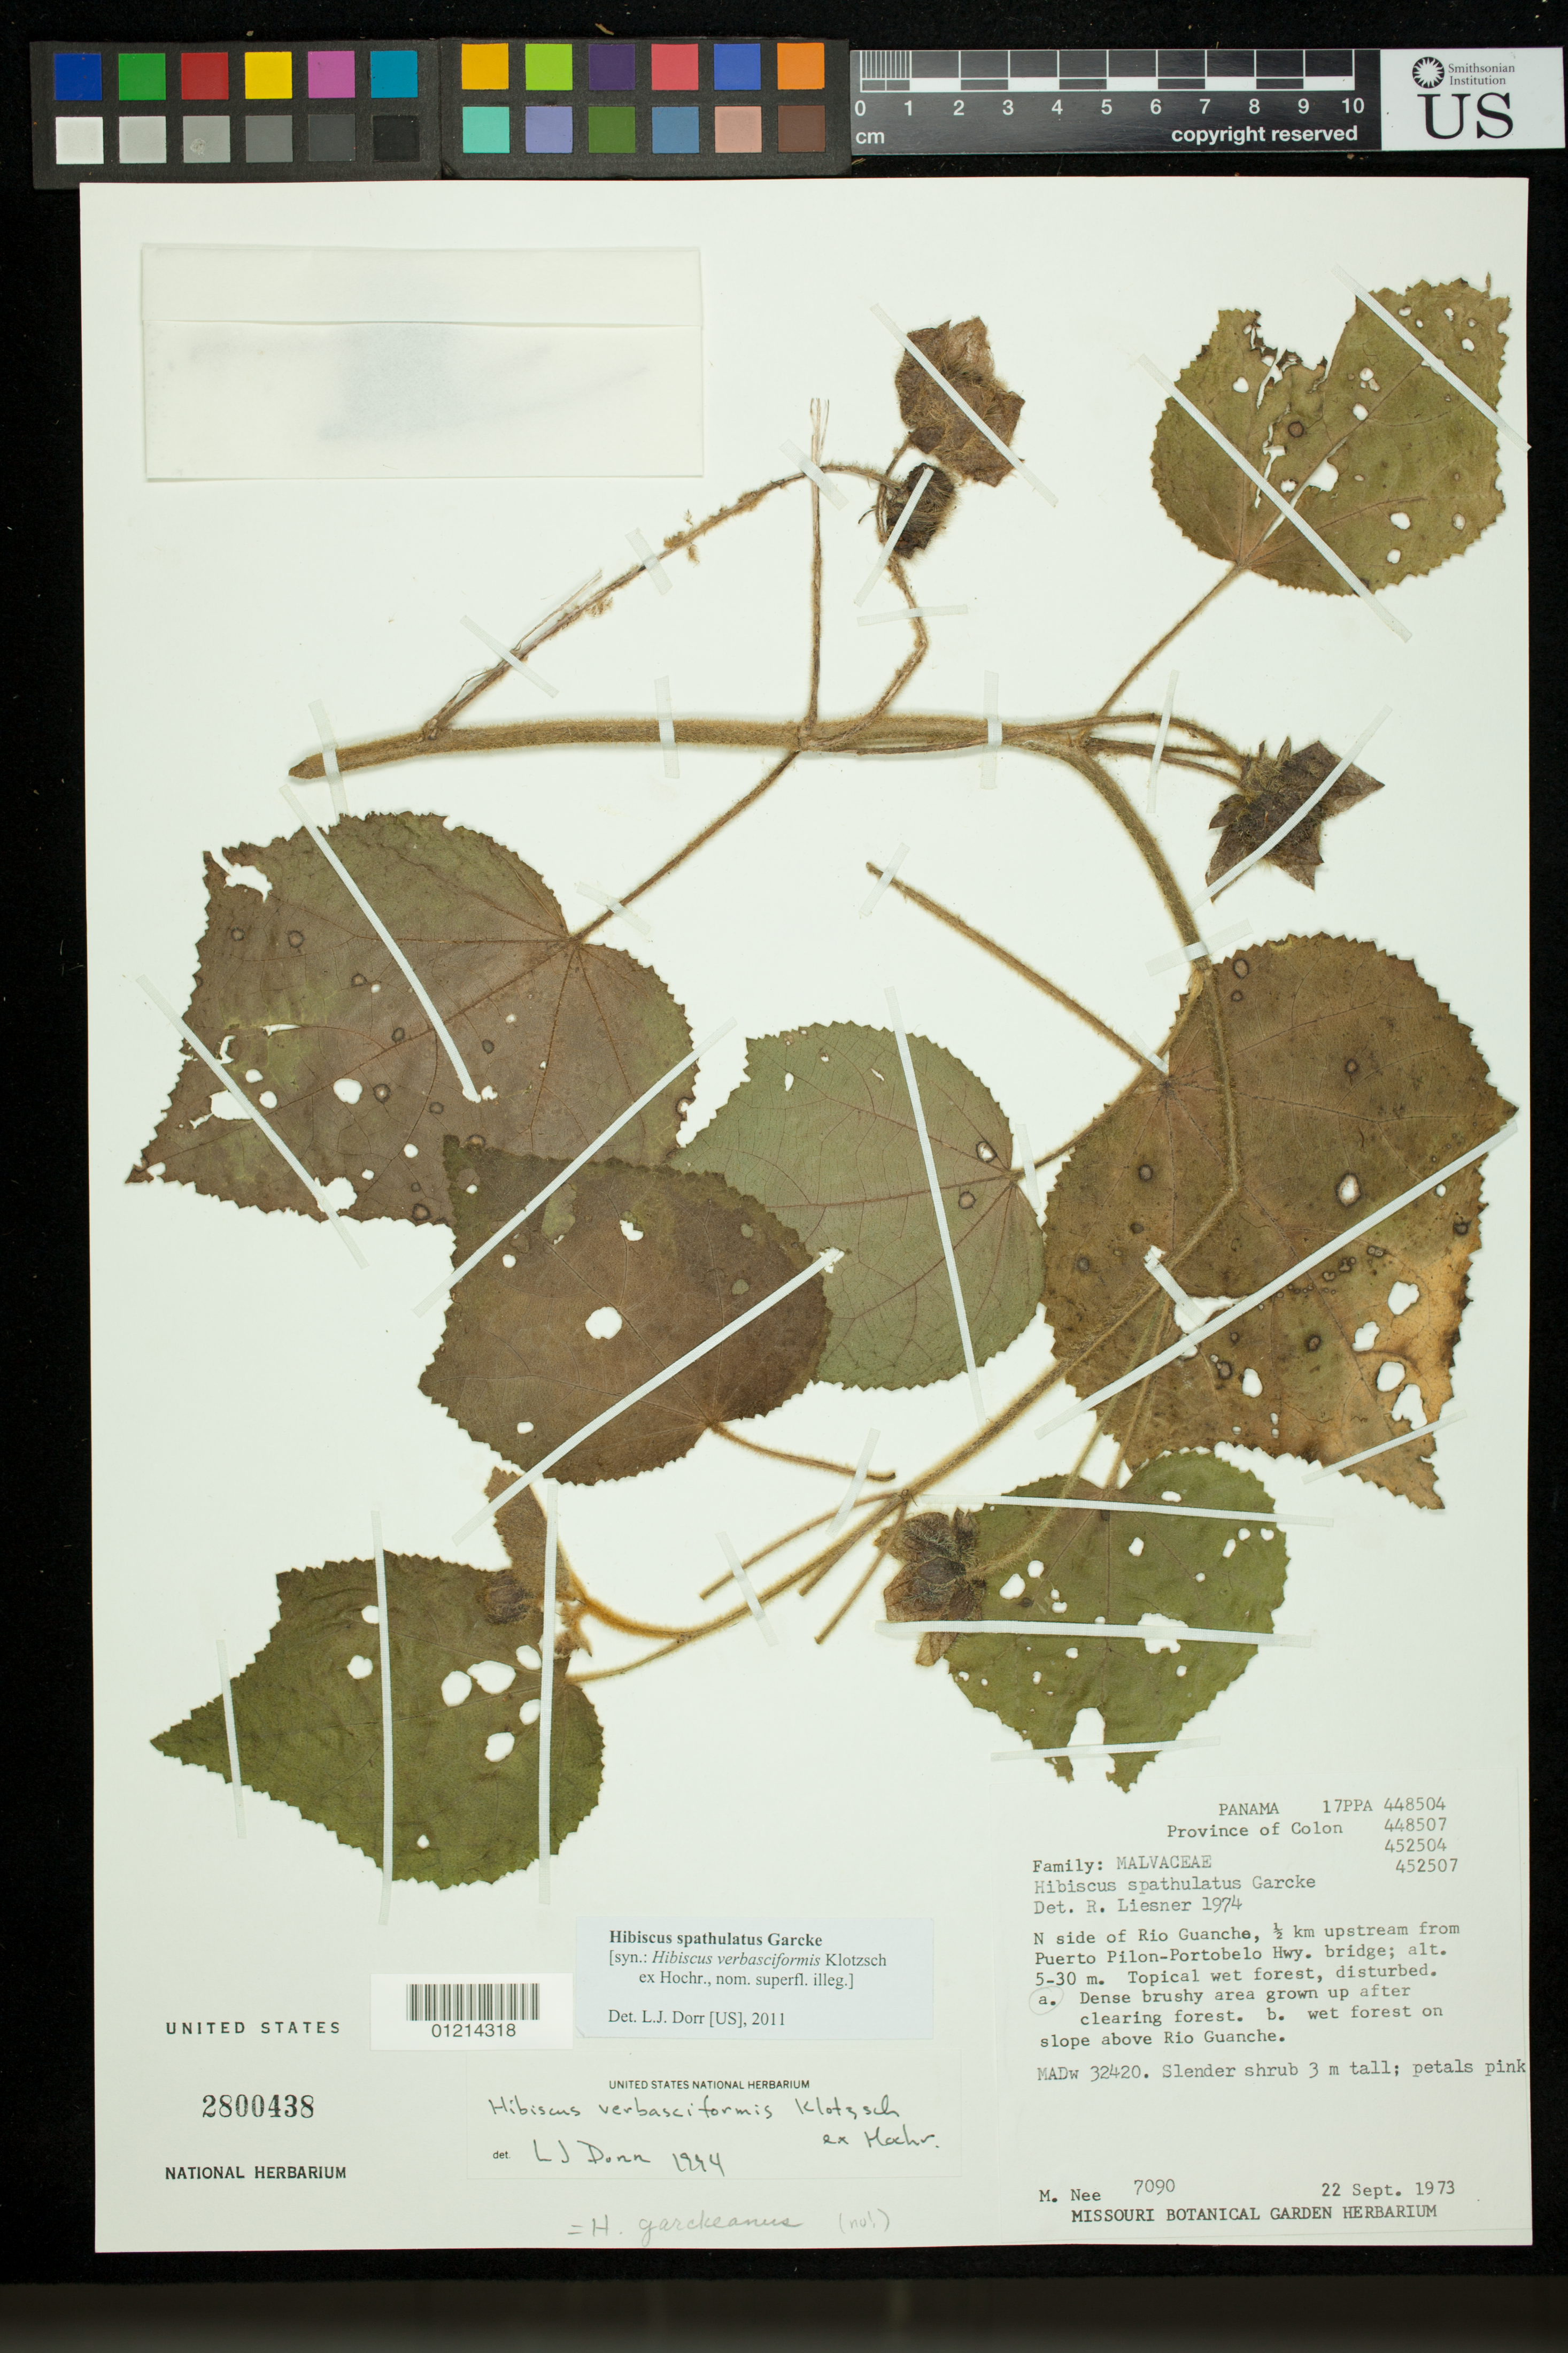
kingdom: Plantae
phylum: Tracheophyta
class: Magnoliopsida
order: Malvales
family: Malvaceae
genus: Hibiscus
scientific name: Hibiscus spathulatus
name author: Garcke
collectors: M. Nee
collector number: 7090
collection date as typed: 22 Sep 1973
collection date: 1973-09-22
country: Panama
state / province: Colón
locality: Colón : N side of Rio Guanche, 1/2 km upstream from Puerto Pilon-Portobelo Hwy. bridge. Tropical wet forest, disturbed. a. Dense brushy area grown up after clearing forest.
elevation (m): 5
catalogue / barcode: US 2800438